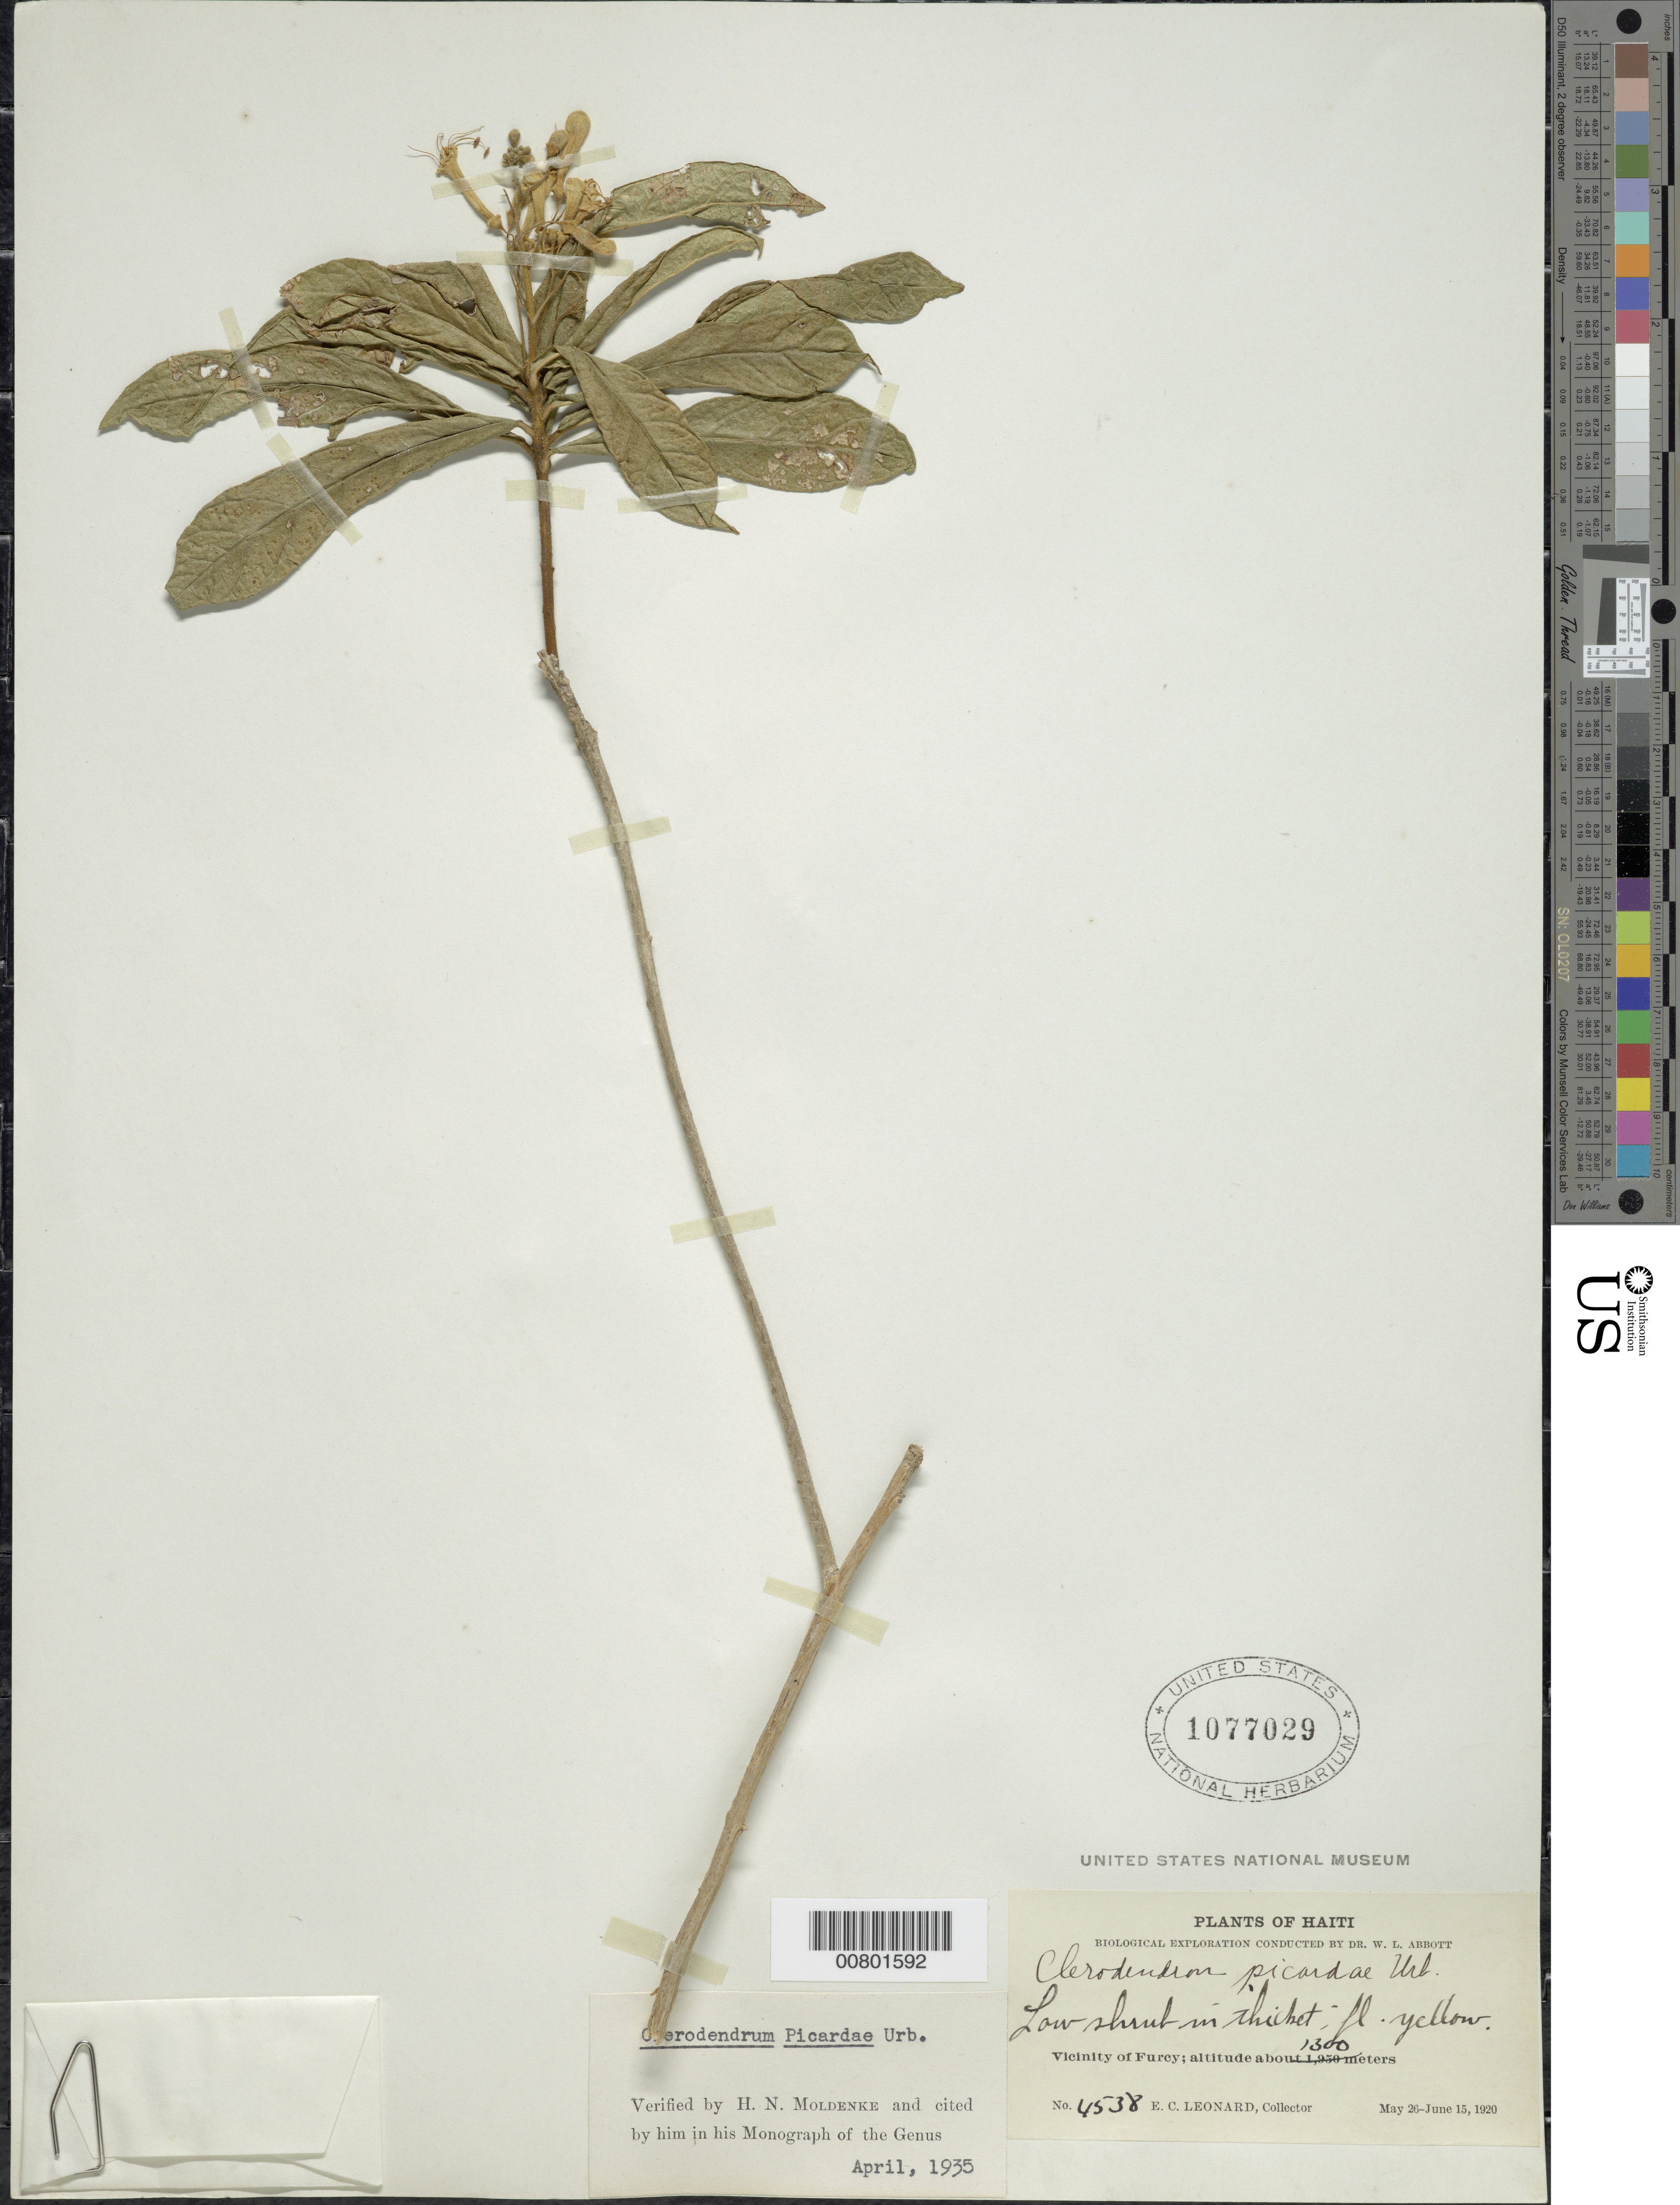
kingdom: Plantae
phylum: Tracheophyta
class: Magnoliopsida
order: Lamiales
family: Lamiaceae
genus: Clerodendrum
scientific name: Clerodendrum picardae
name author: Urb.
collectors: E. C. Leonard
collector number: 4538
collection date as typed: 26 May 1920 to 15 Jun 1920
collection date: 1920-05-26/1920-06-15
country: Haiti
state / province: Ouest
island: Hispaniola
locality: Vicinity of Furcy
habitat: In thickets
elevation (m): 1300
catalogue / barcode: US 1077029